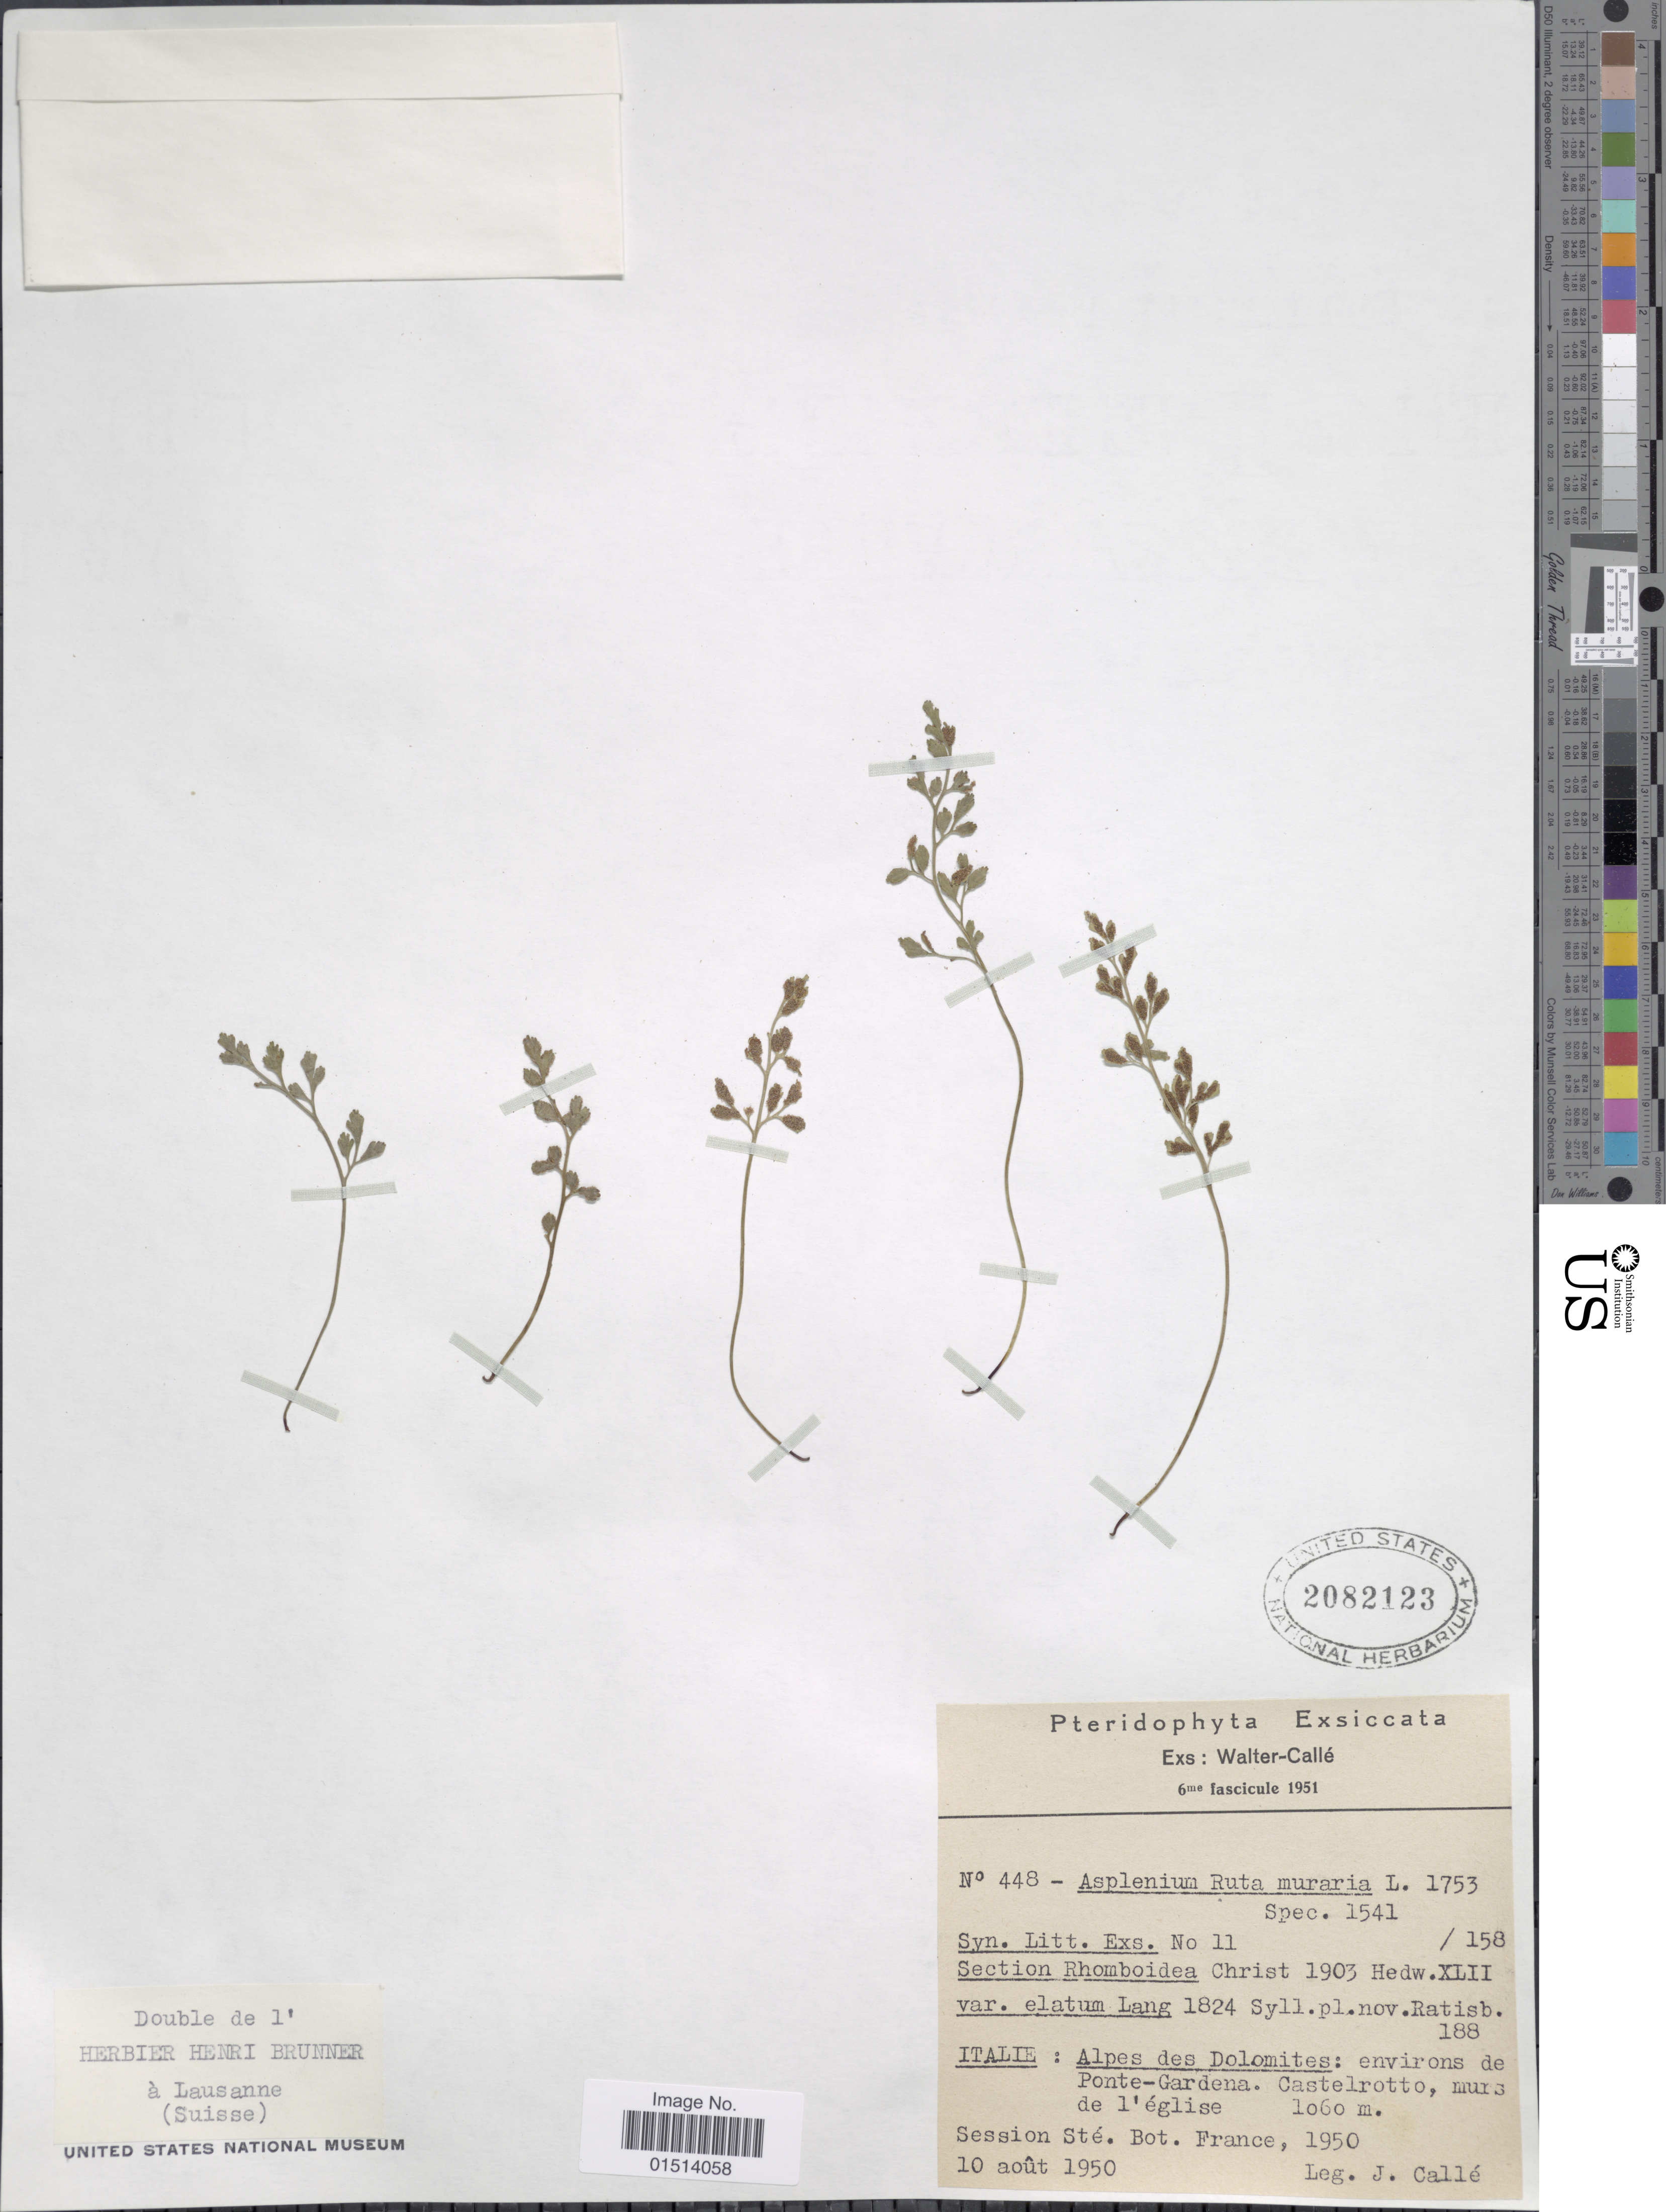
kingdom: Plantae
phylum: Tracheophyta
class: Polypodiopsida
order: Polypodiales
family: Aspleniaceae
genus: Asplenium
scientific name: Asplenium ruta-muraria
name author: L.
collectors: Calle, J.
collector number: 448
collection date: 1950-08-10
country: Italy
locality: Italie: Alpes de Dolomites: environs de Ponte-Gardena, Castelrotto, murs de l'eglise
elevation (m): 1060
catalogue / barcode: US 2082123